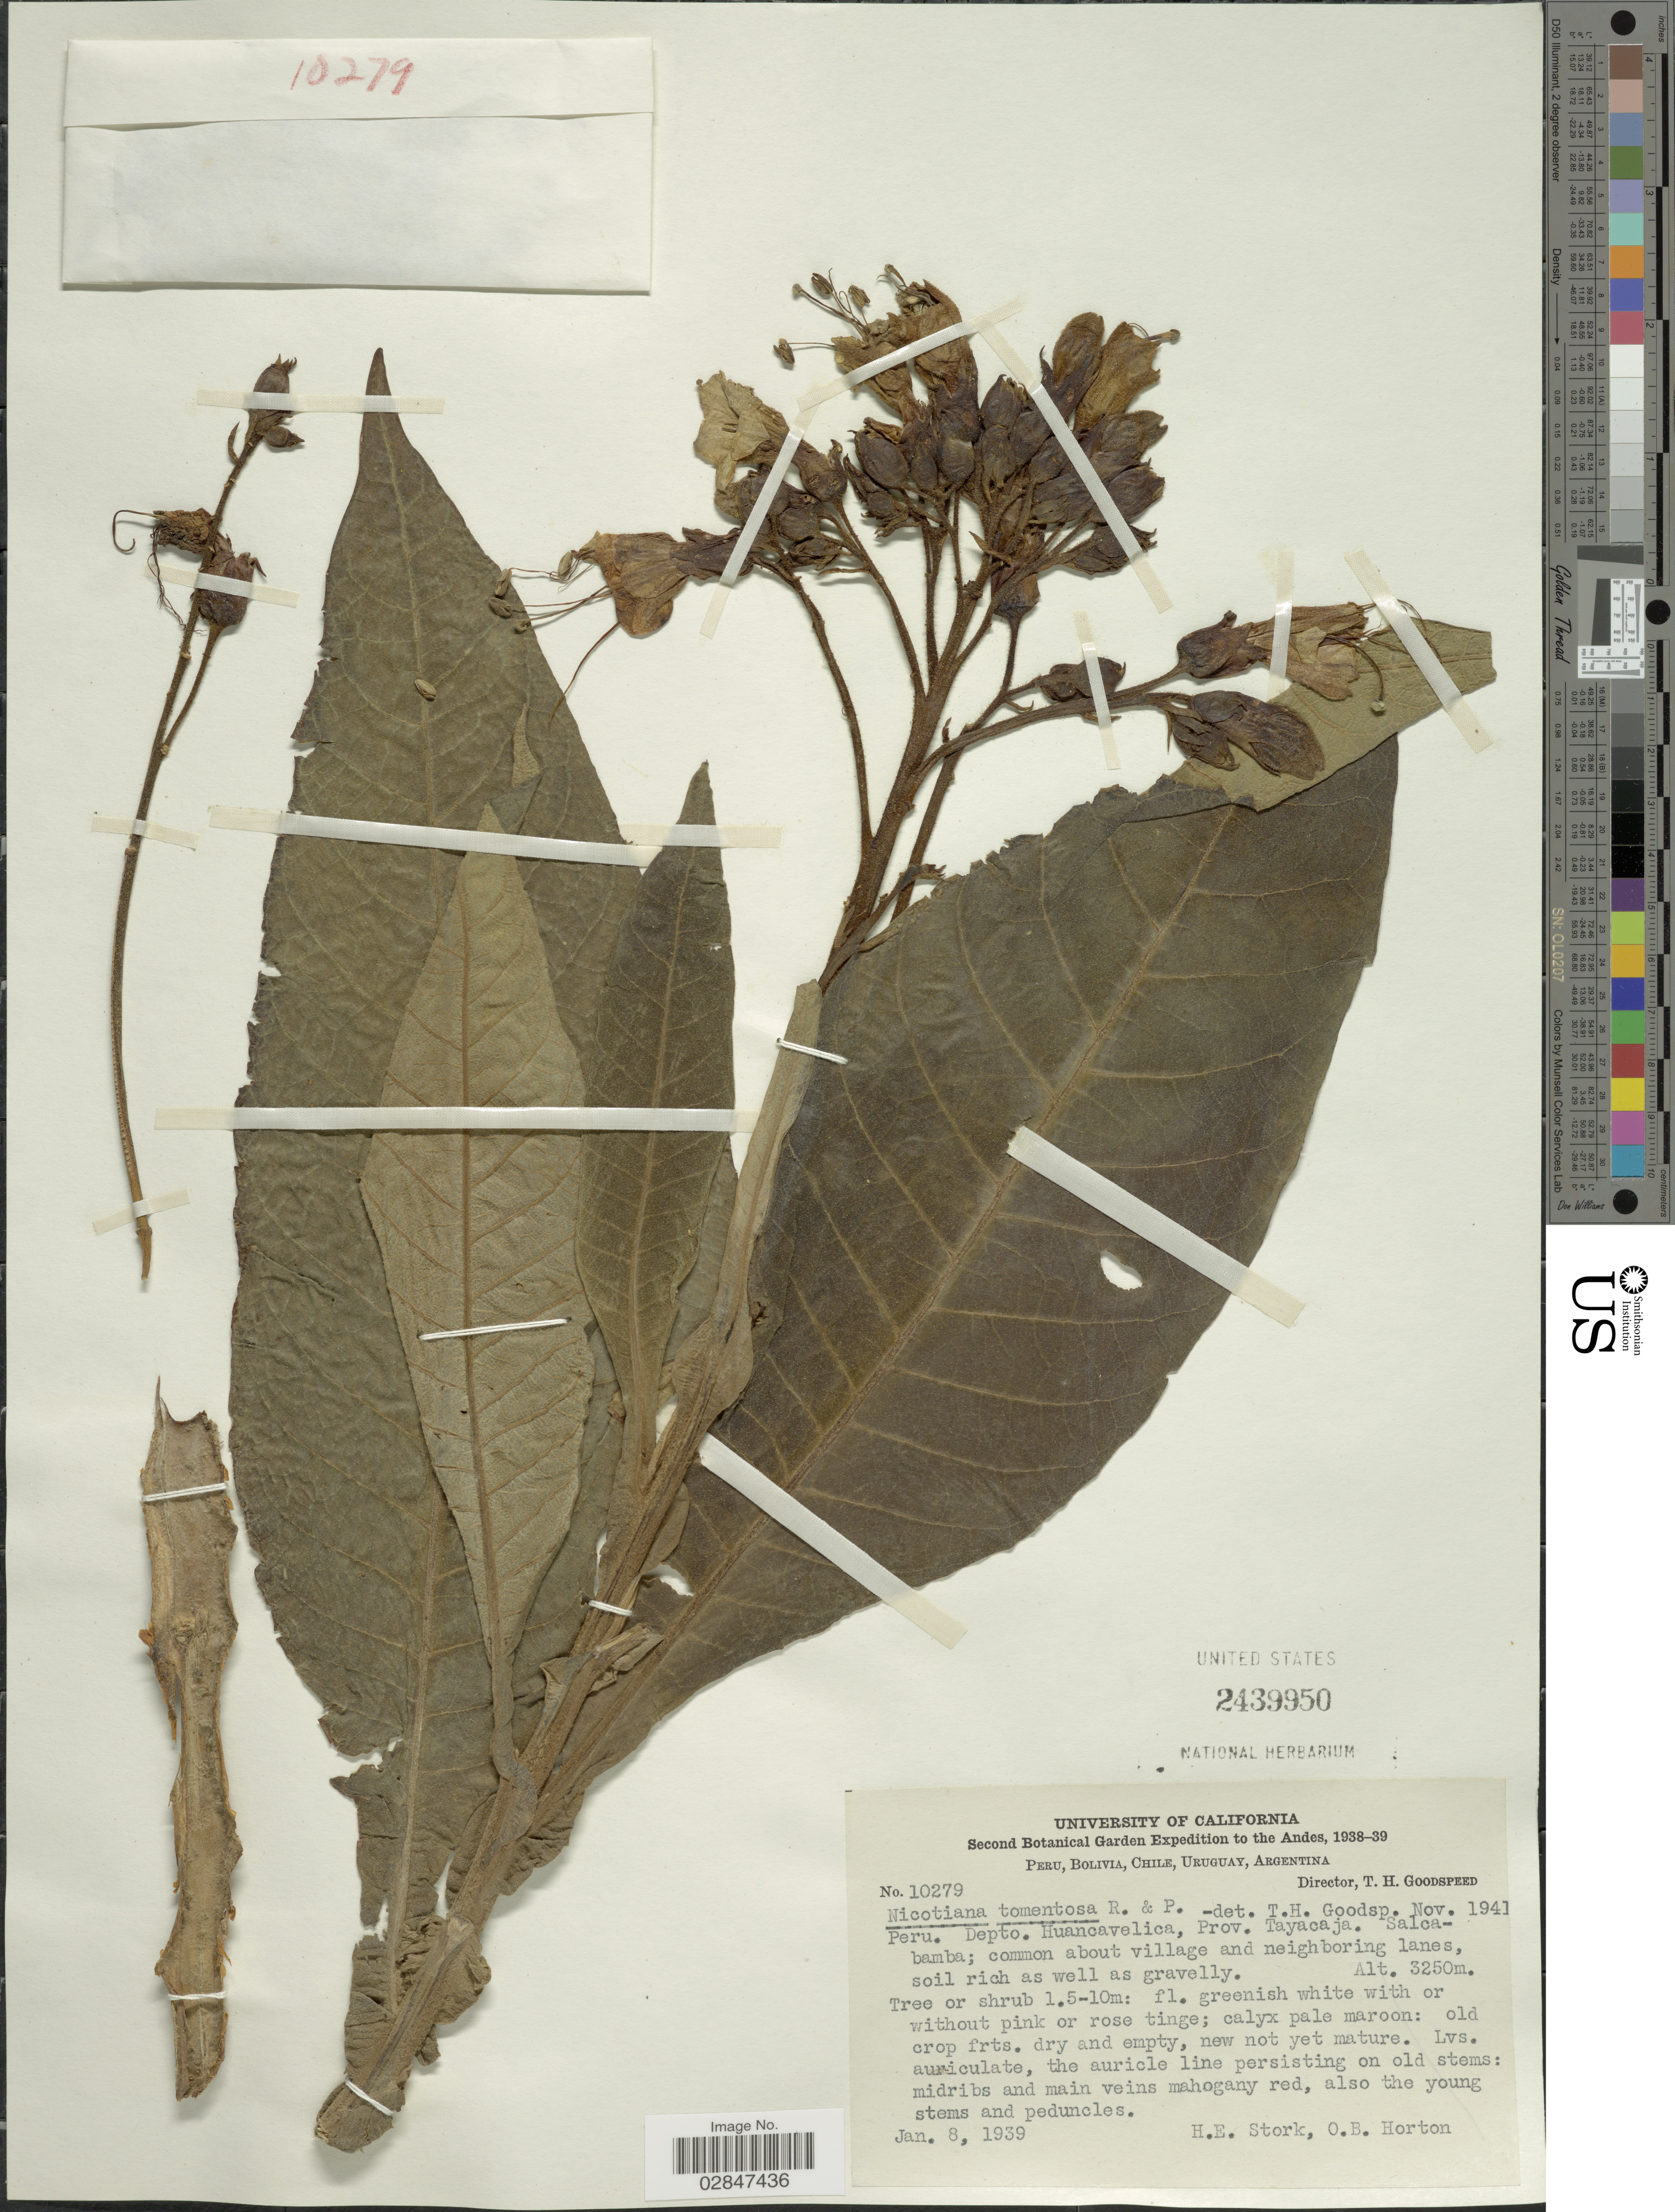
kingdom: Plantae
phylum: Tracheophyta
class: Magnoliopsida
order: Solanales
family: Solanaceae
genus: Nicotiana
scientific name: Nicotiana tomentosa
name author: Ruiz & Pav.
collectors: H. E. Stork & O. B. Horton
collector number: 10279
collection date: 1939-01-08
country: Peru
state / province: Huancavelica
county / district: Tayacaja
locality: The Andes, Depto. Huancavelica, Prov. Tayacaja, Salcabamba, common about village and neighboring lanes.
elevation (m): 3250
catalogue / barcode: US 2439950